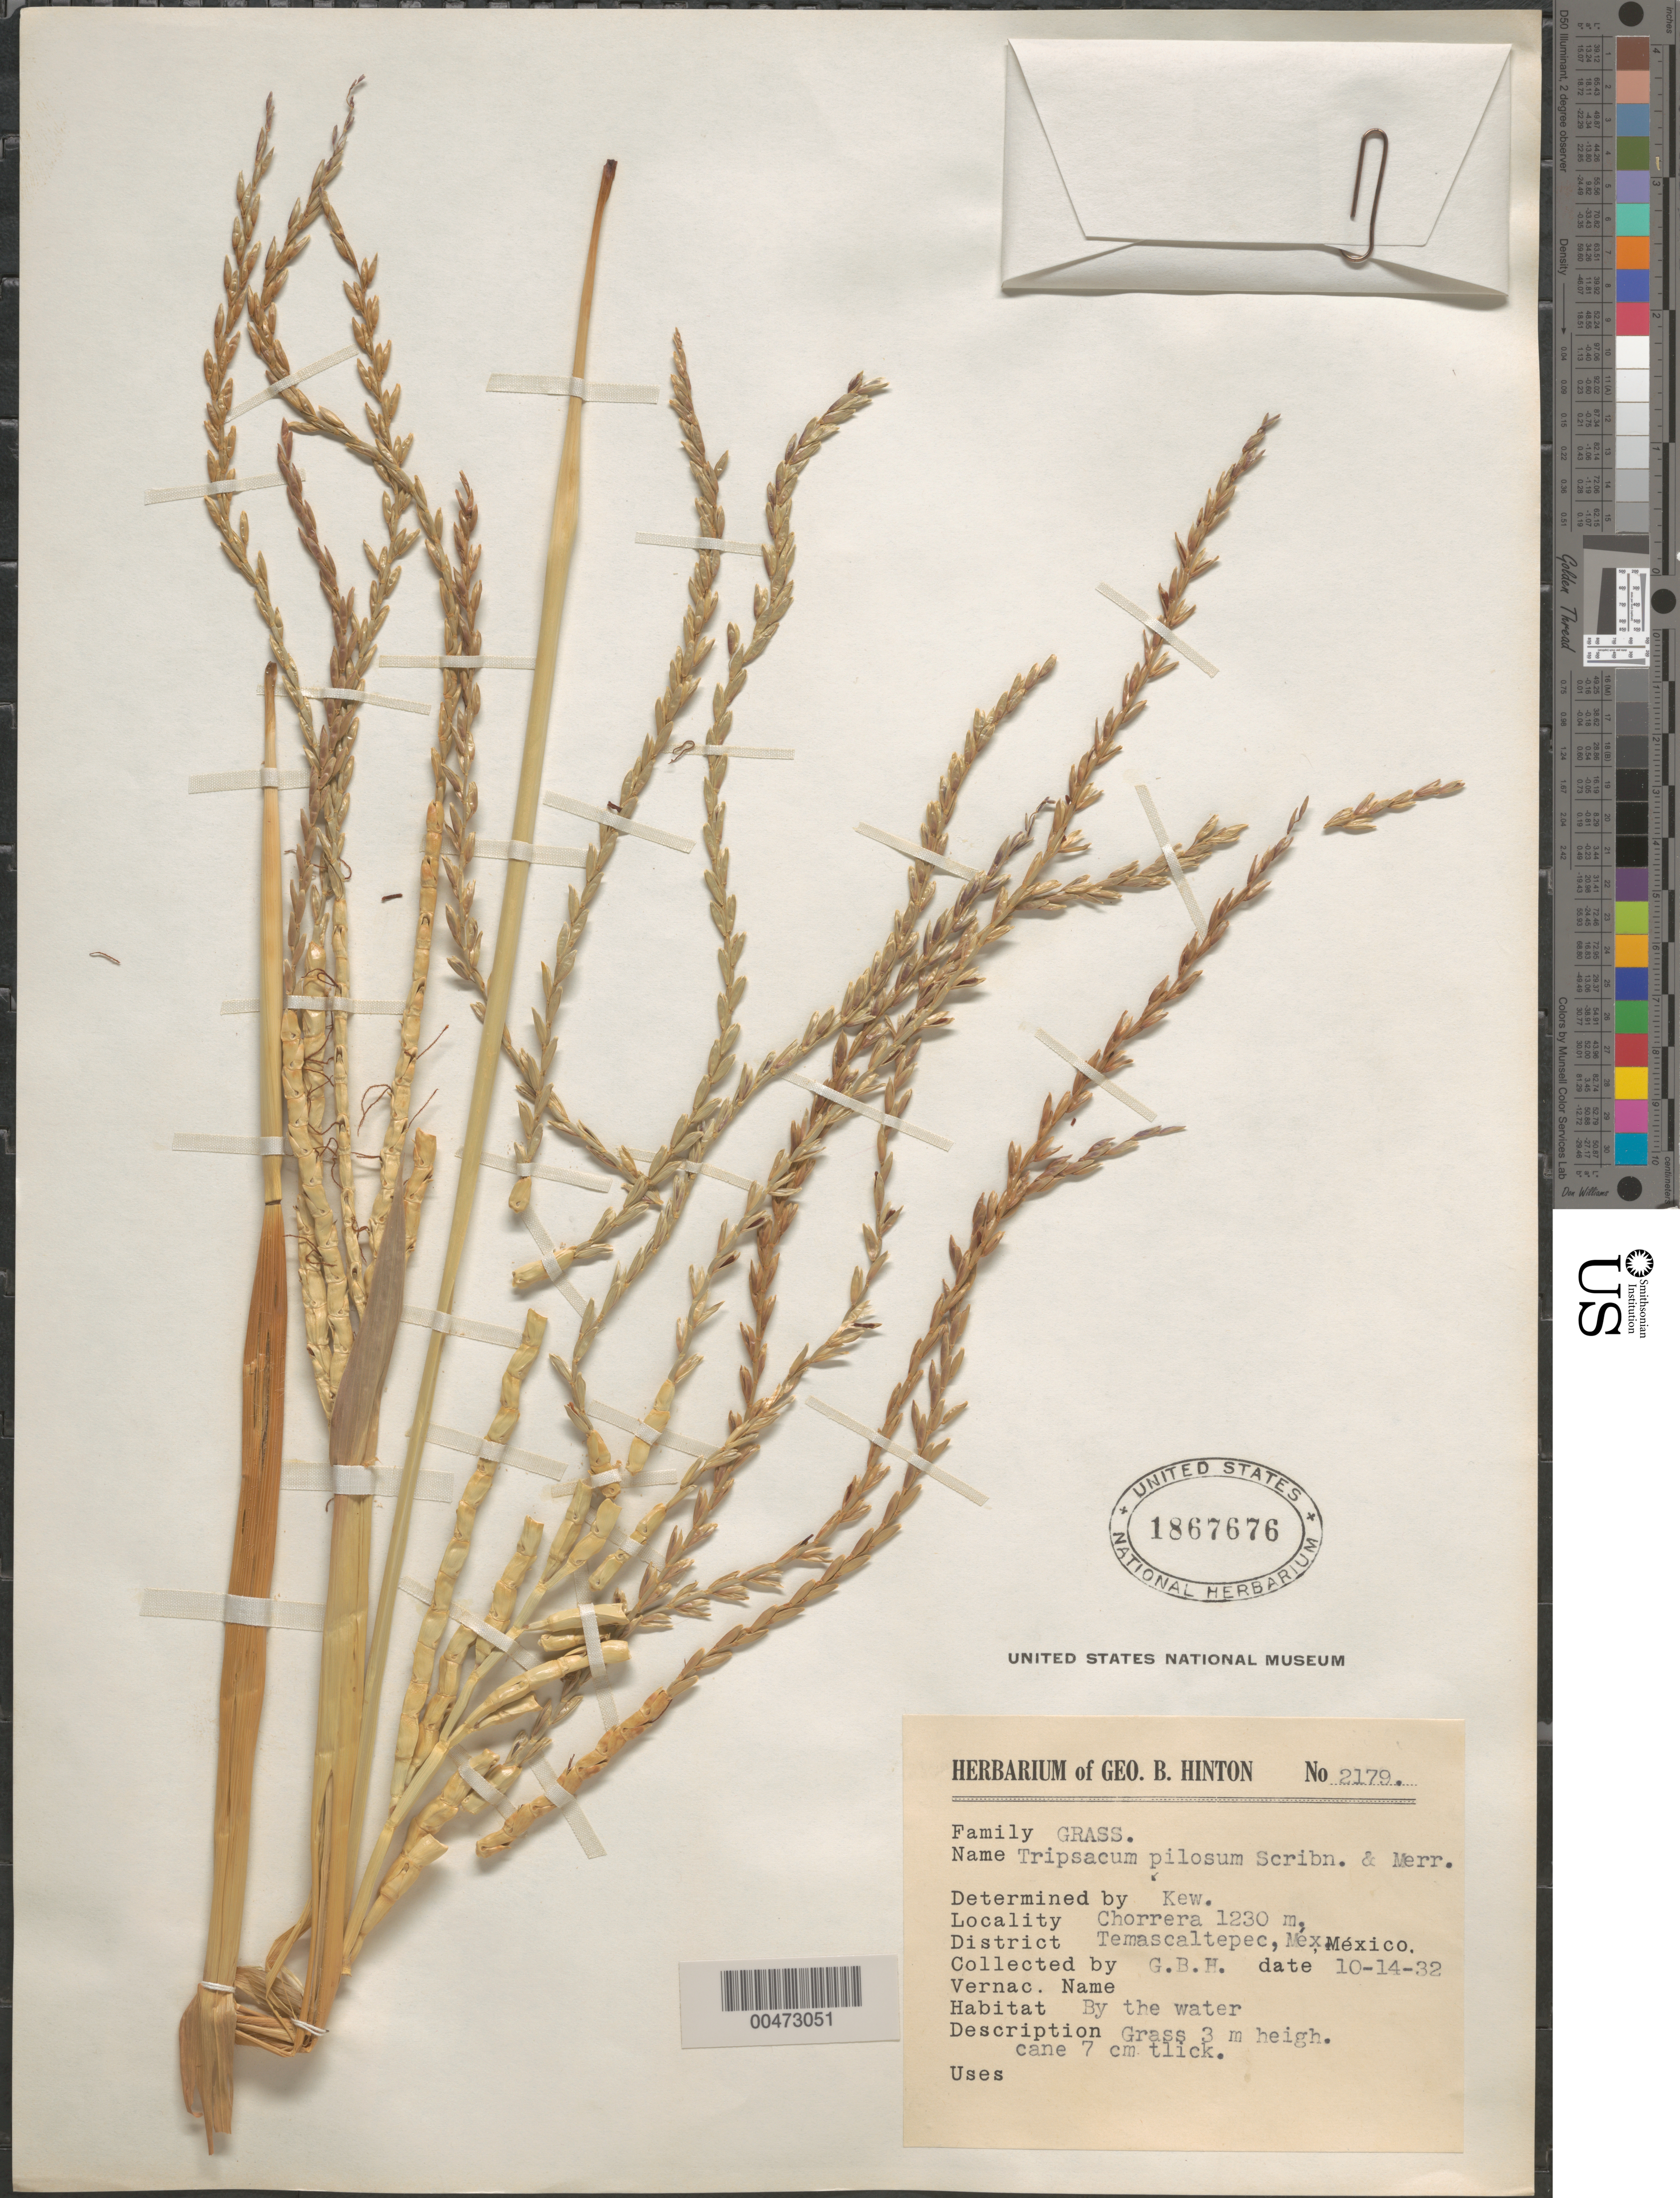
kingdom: Plantae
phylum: Tracheophyta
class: Liliopsida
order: Poales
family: Poaceae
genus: Tripsacum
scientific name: Tripsacum pilosum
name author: Scribn. & Merr.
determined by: Kew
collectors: G. B. Hinton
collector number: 2179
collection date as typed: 14 Oct 1932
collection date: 1932-10-14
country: Mexico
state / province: Jalisco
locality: Chorrera, Temascaltepec Dist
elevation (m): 1230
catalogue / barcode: US 1867676